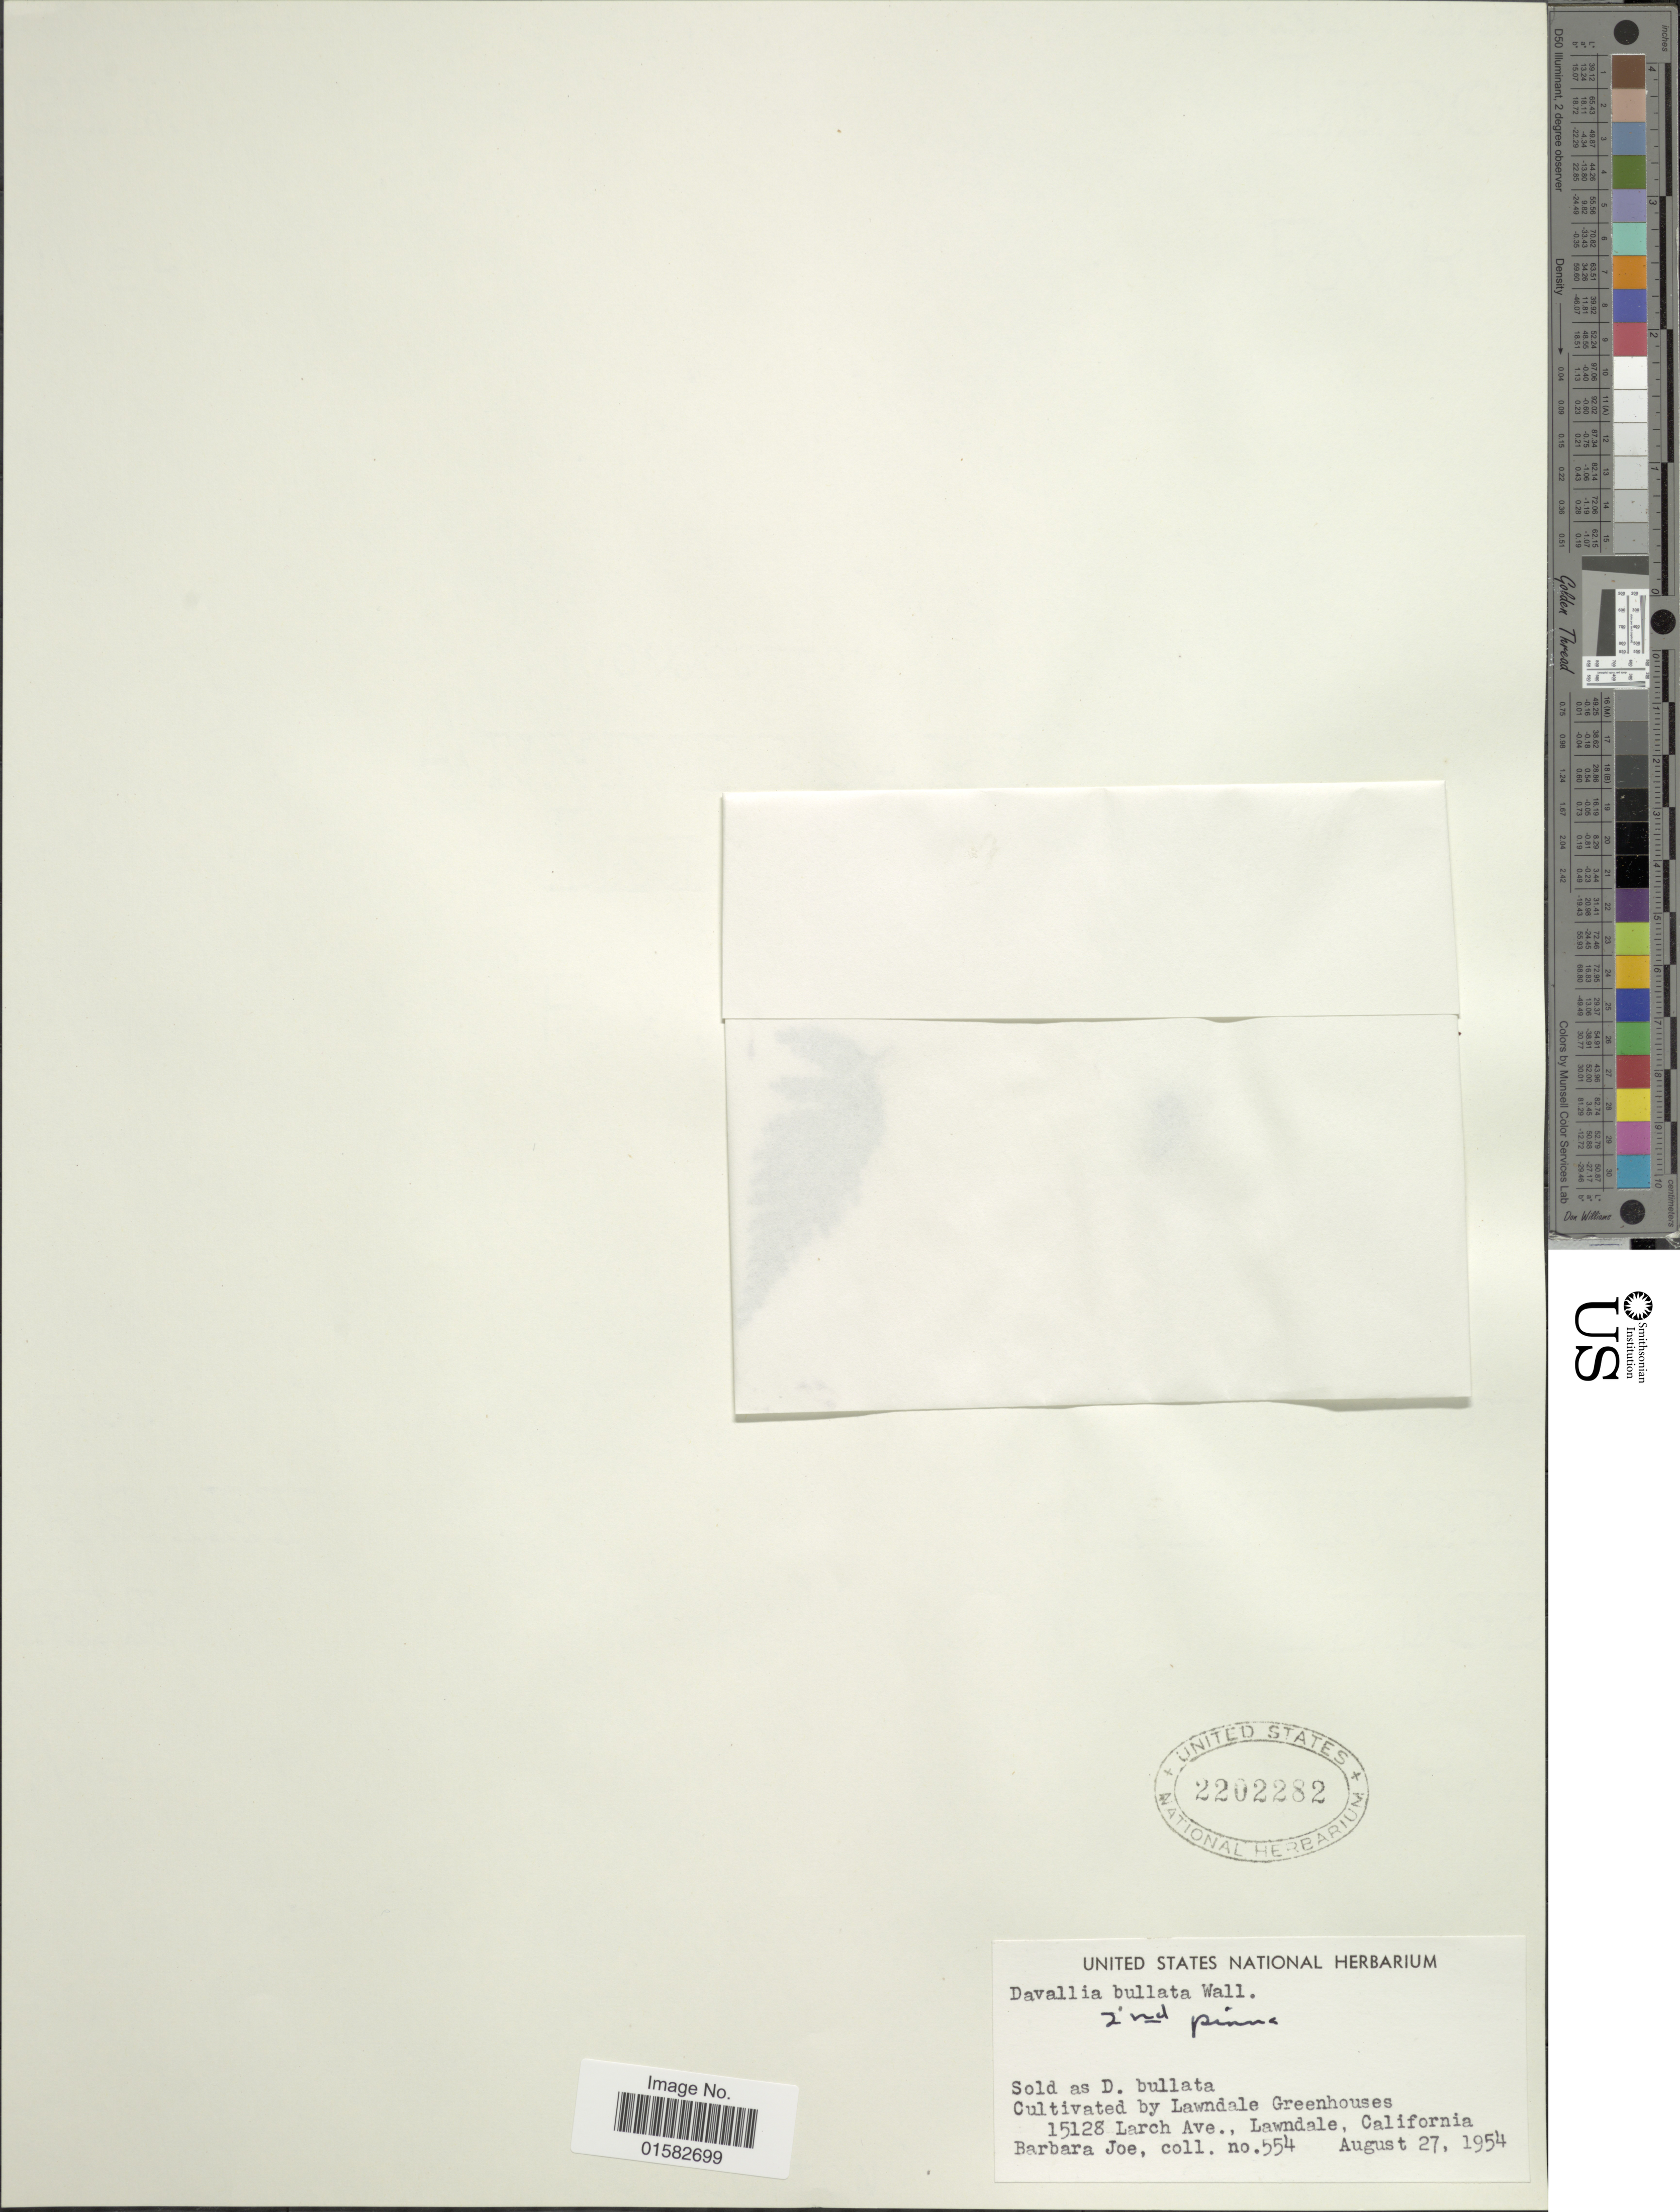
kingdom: Plantae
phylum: Tracheophyta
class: Polypodiopsida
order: Polypodiales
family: Davalliaceae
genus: Davallia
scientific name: Davallia trichomanoides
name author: Blume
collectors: B. Joe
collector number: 554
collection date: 1954-08-27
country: United States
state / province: California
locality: Cultivated by Lawndale Greenhouses, 15128 Larch Ave., Lawndale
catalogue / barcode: US 2202282